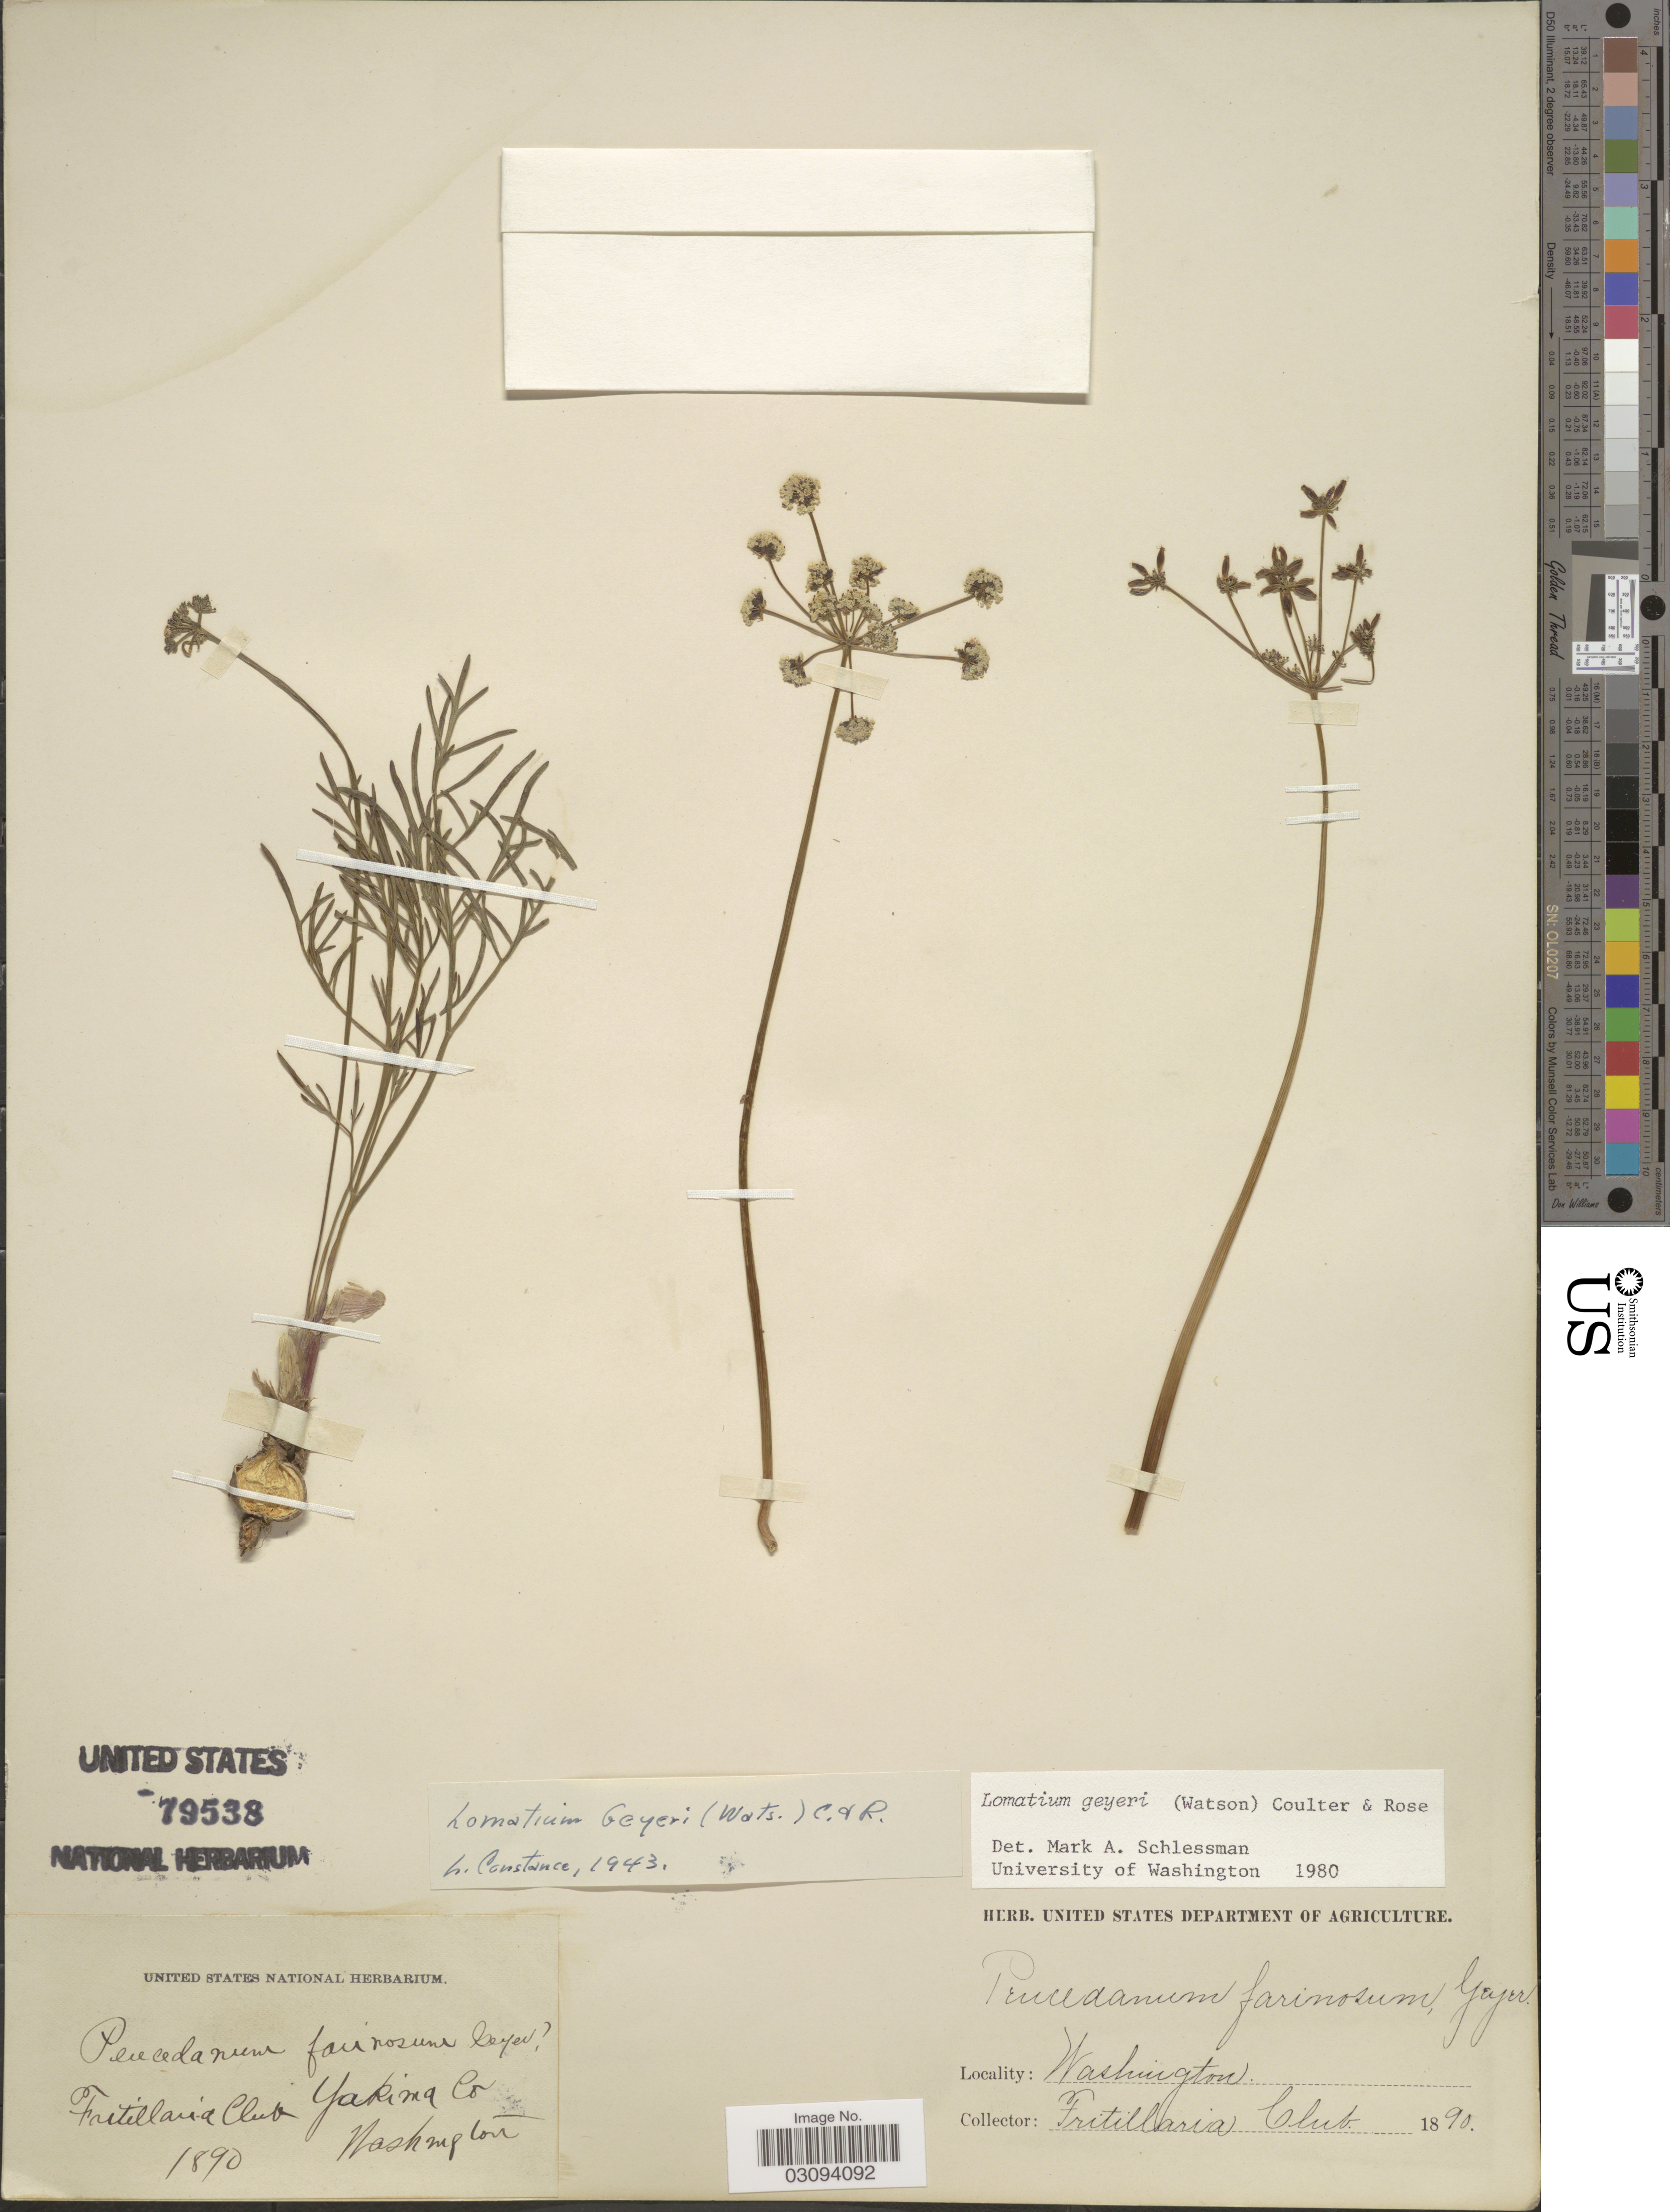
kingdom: Plantae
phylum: Tracheophyta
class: Magnoliopsida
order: Apiales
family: Apiaceae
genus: Lomatium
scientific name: Lomatium geyeri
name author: (S. Watson) J.M. Coult. & Rose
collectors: Fritillaria Club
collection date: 1890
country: United States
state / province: Washington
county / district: Yakima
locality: Yakima Co.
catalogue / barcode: US 79538